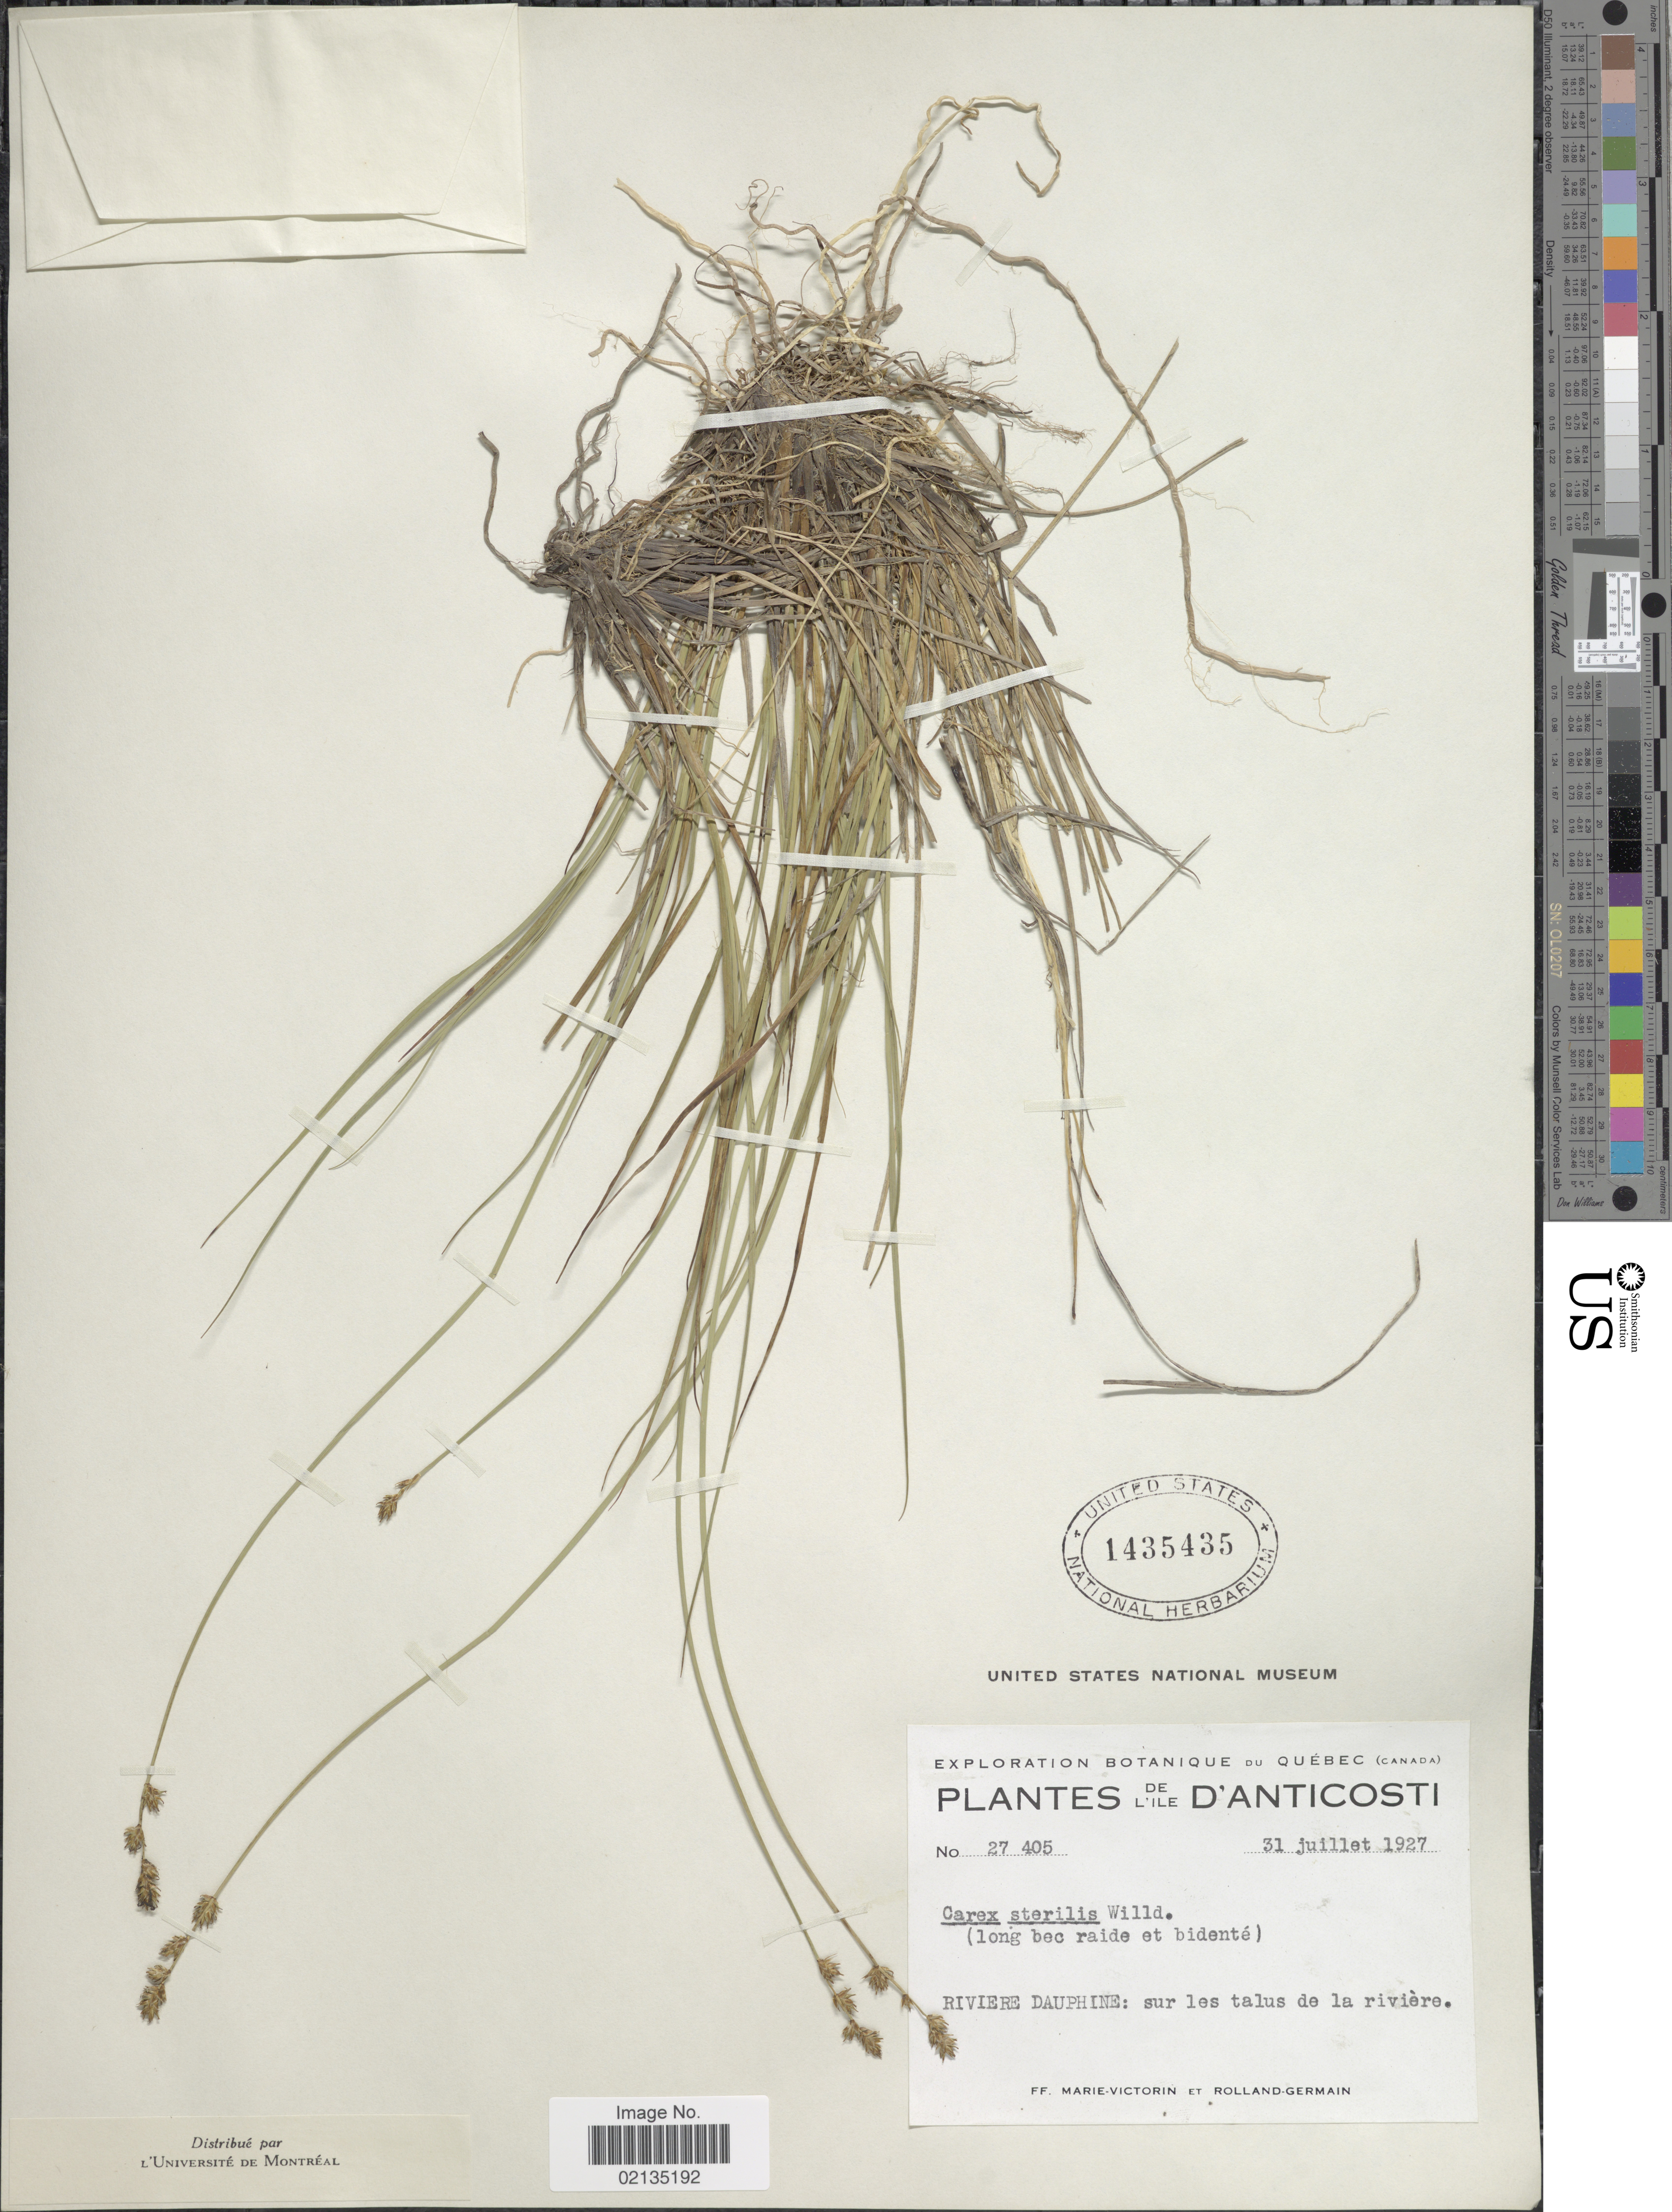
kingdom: Plantae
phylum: Tracheophyta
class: Liliopsida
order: Poales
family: Cyperaceae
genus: Carex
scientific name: Carex sterilis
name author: Willd.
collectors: F. Marie-Victorin & Rolland-Germain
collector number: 27405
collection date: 1927-07-31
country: Canada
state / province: Quebec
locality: L'ile D'Anticosti, Riviere Dauphine: sur les talus de la riviere.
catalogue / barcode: US 1435435